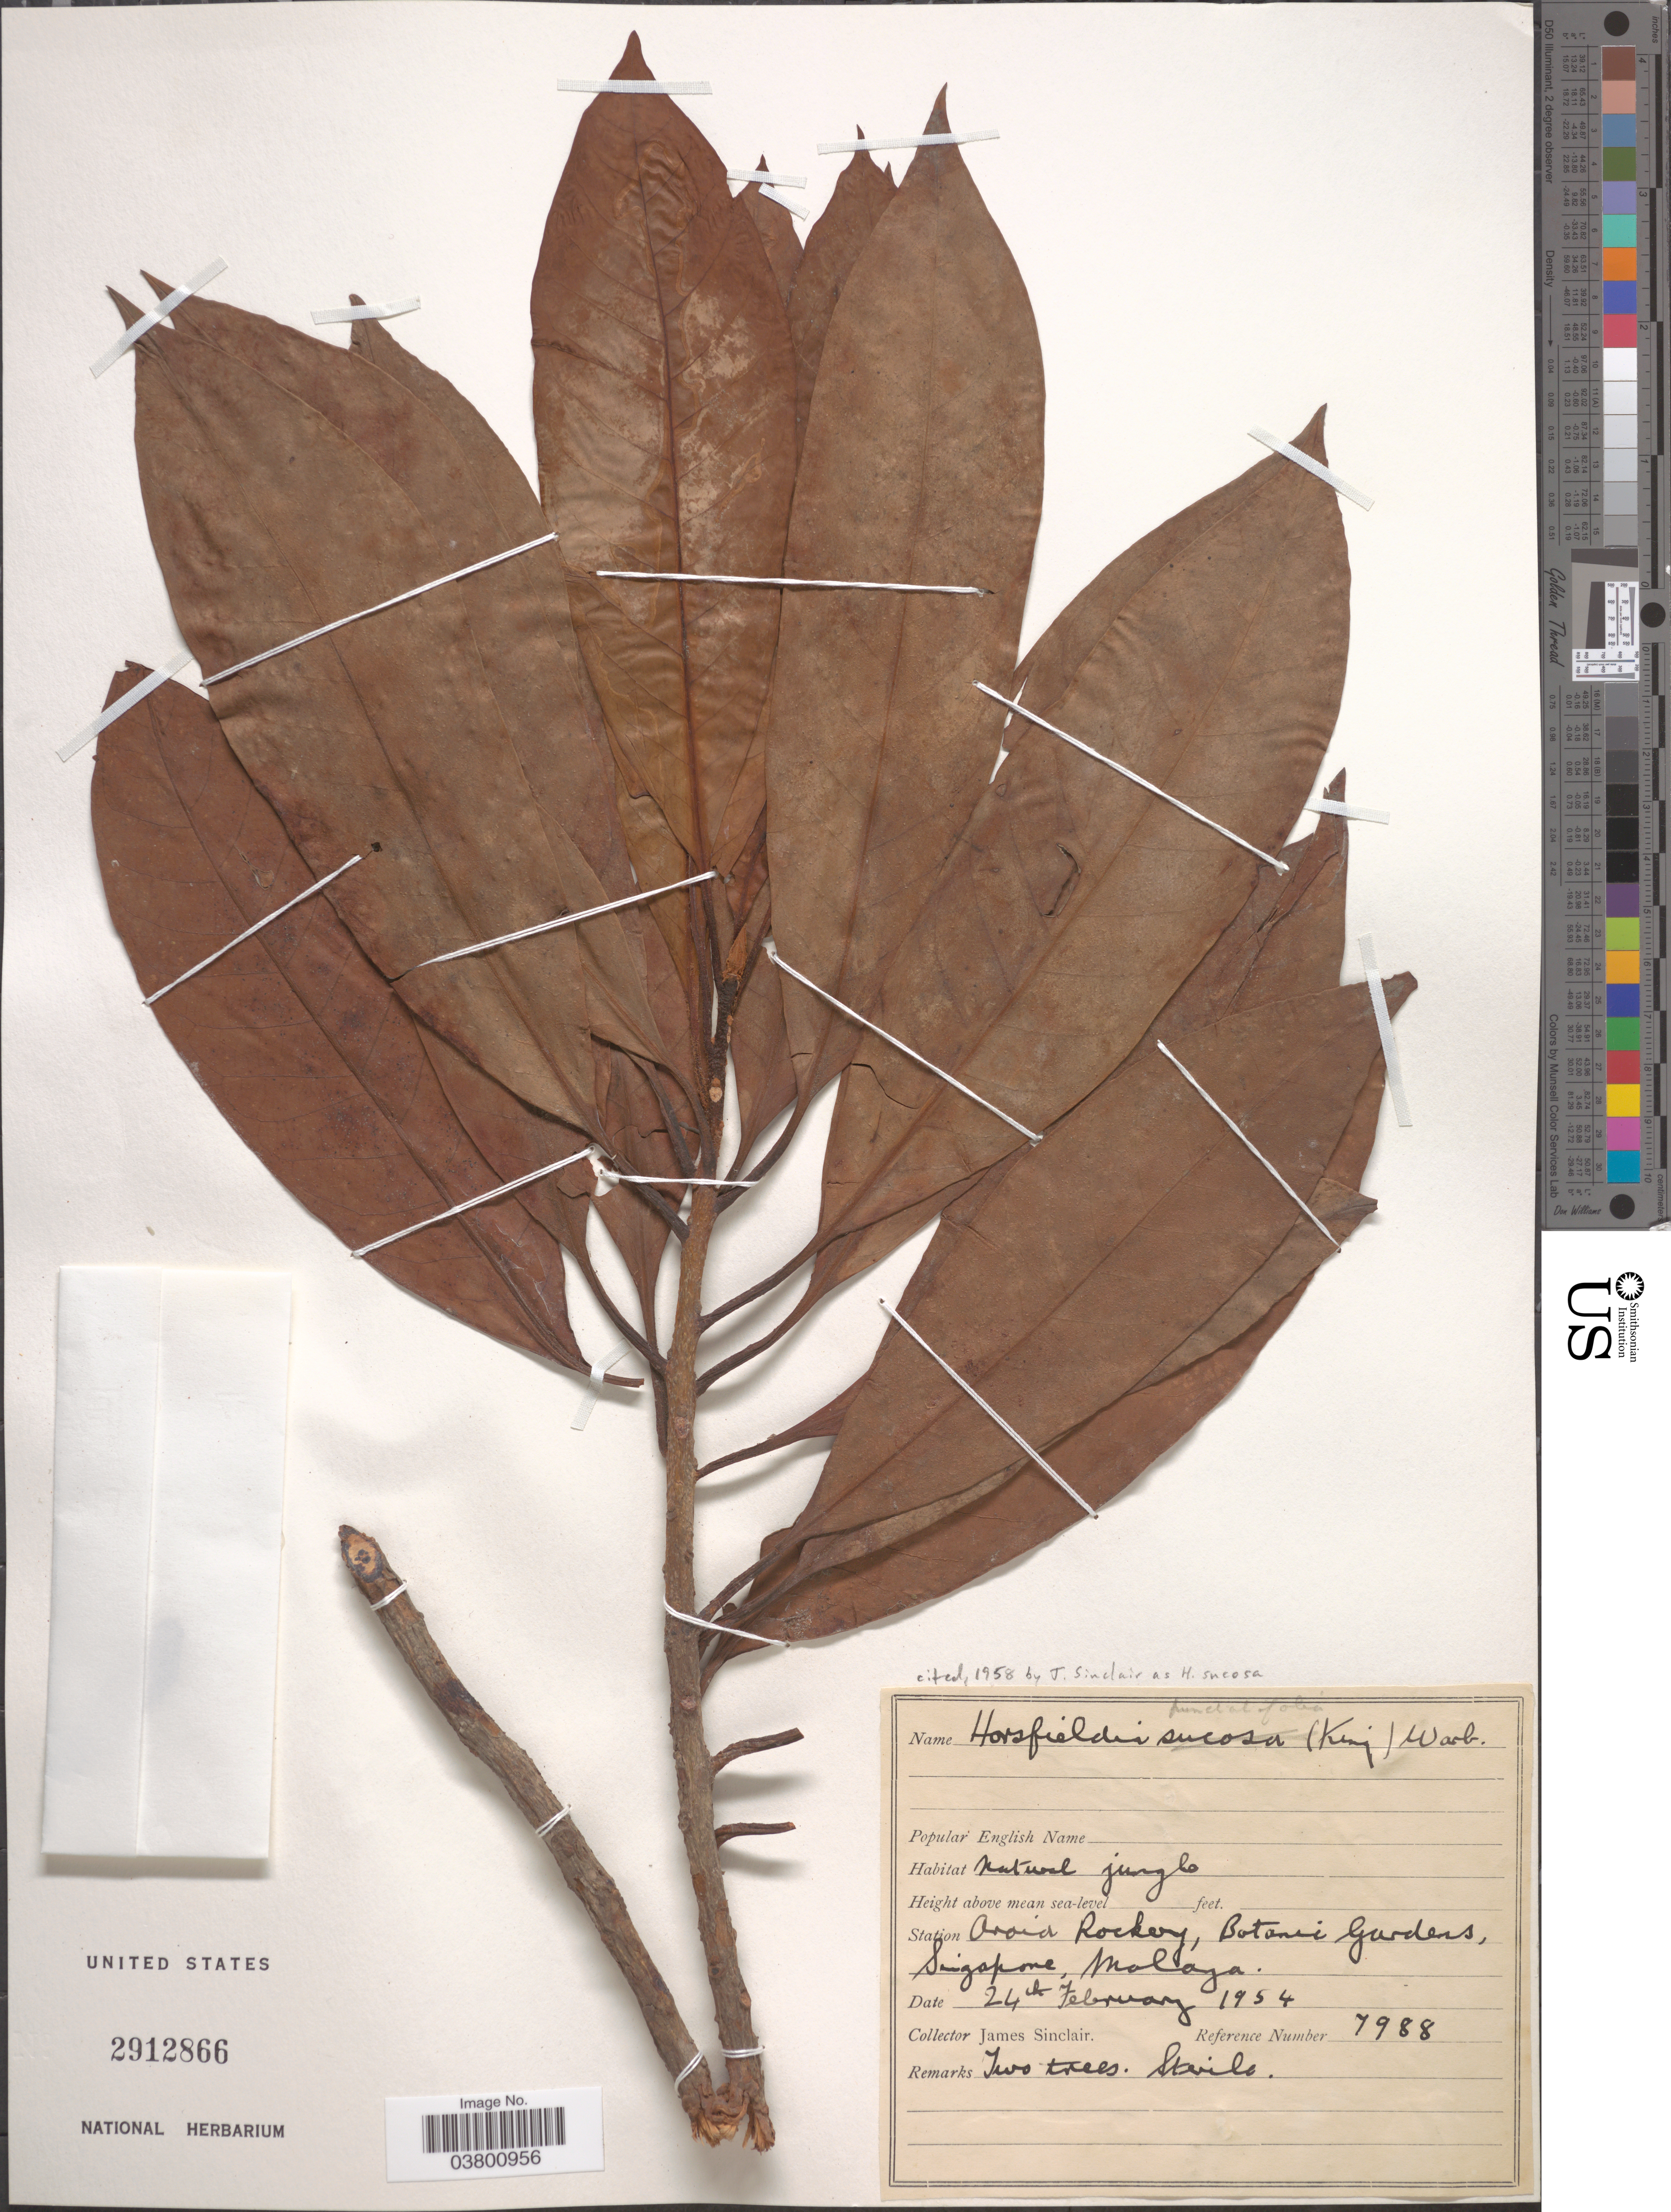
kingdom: Plantae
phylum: Tracheophyta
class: Magnoliopsida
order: Magnoliales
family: Myristicaceae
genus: Horsfieldia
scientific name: Horsfieldia punctatifolia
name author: J. Sinclair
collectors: J. Sinclair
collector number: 7988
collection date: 1954-02-24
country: Singapore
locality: Station Aroid Rockery, Botanic Gardens, Singapore, Malaya.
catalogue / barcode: US 2912866